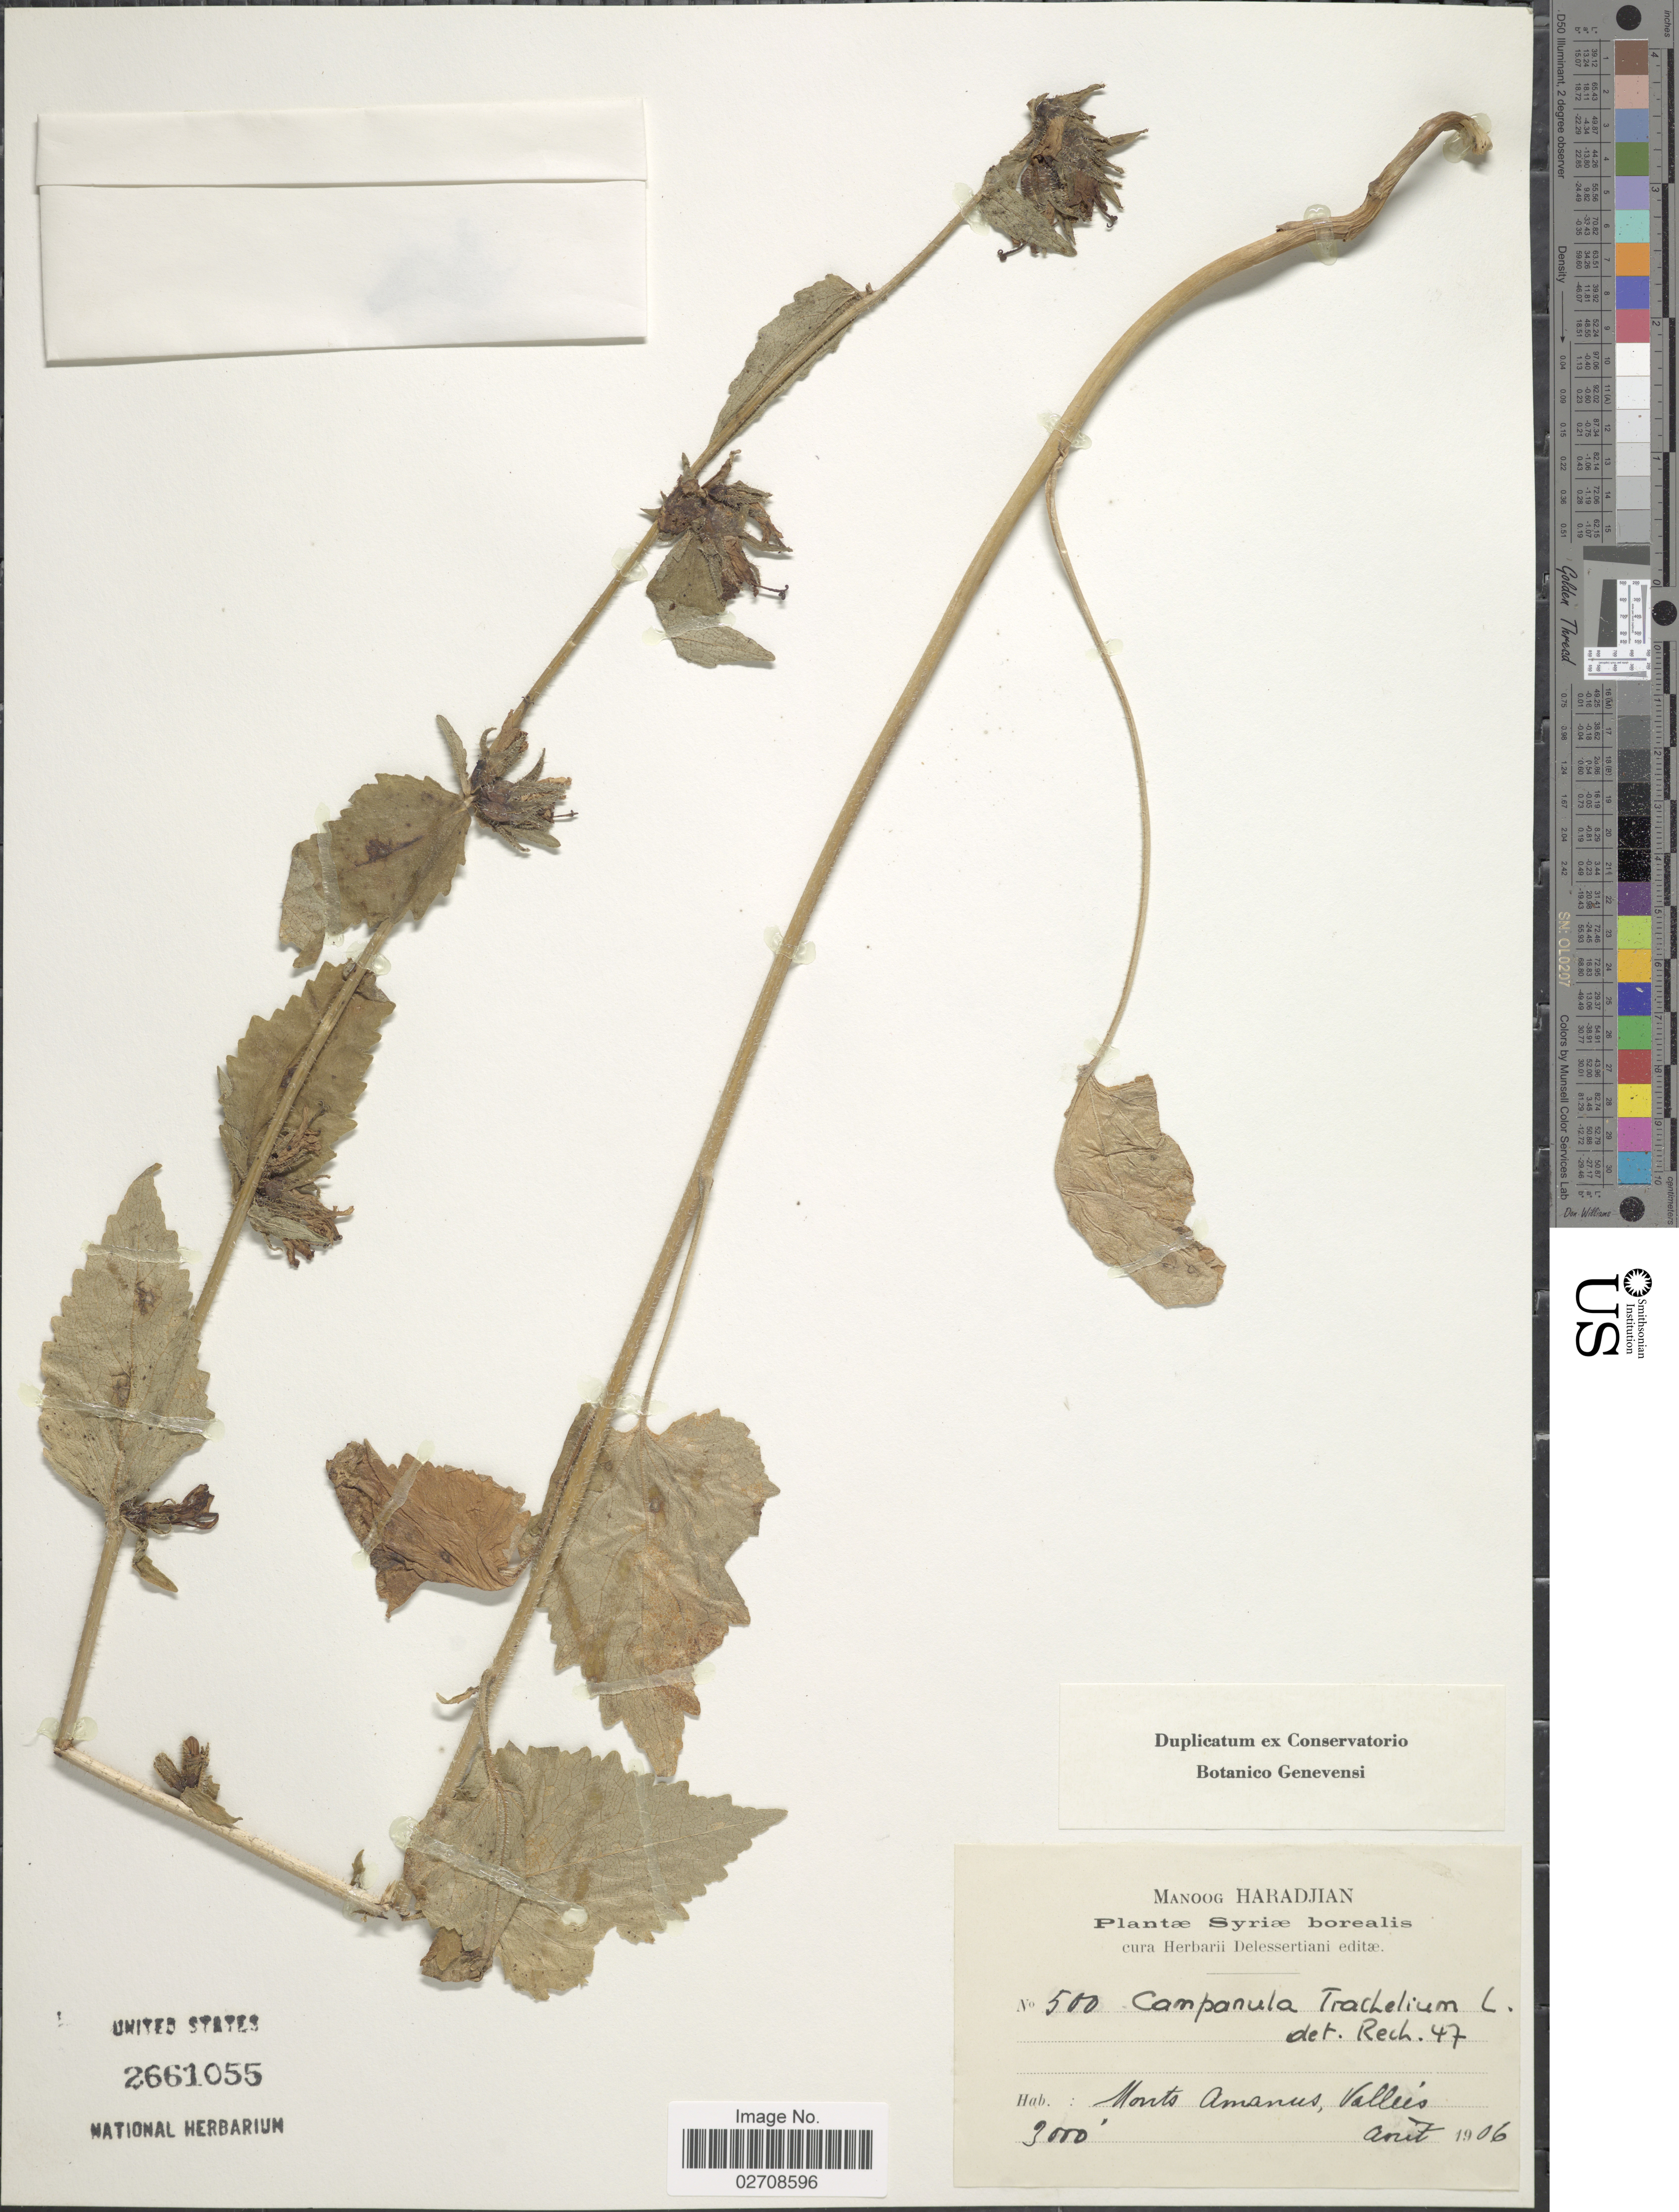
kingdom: Plantae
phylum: Tracheophyta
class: Magnoliopsida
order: Asterales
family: Campanulaceae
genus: Campanula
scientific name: Campanula trachelium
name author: L.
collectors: M. Haradjian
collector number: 500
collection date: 1906-08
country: Syria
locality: Syriae borealis, Monts Amanus, Vallees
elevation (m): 914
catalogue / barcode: US 2661055